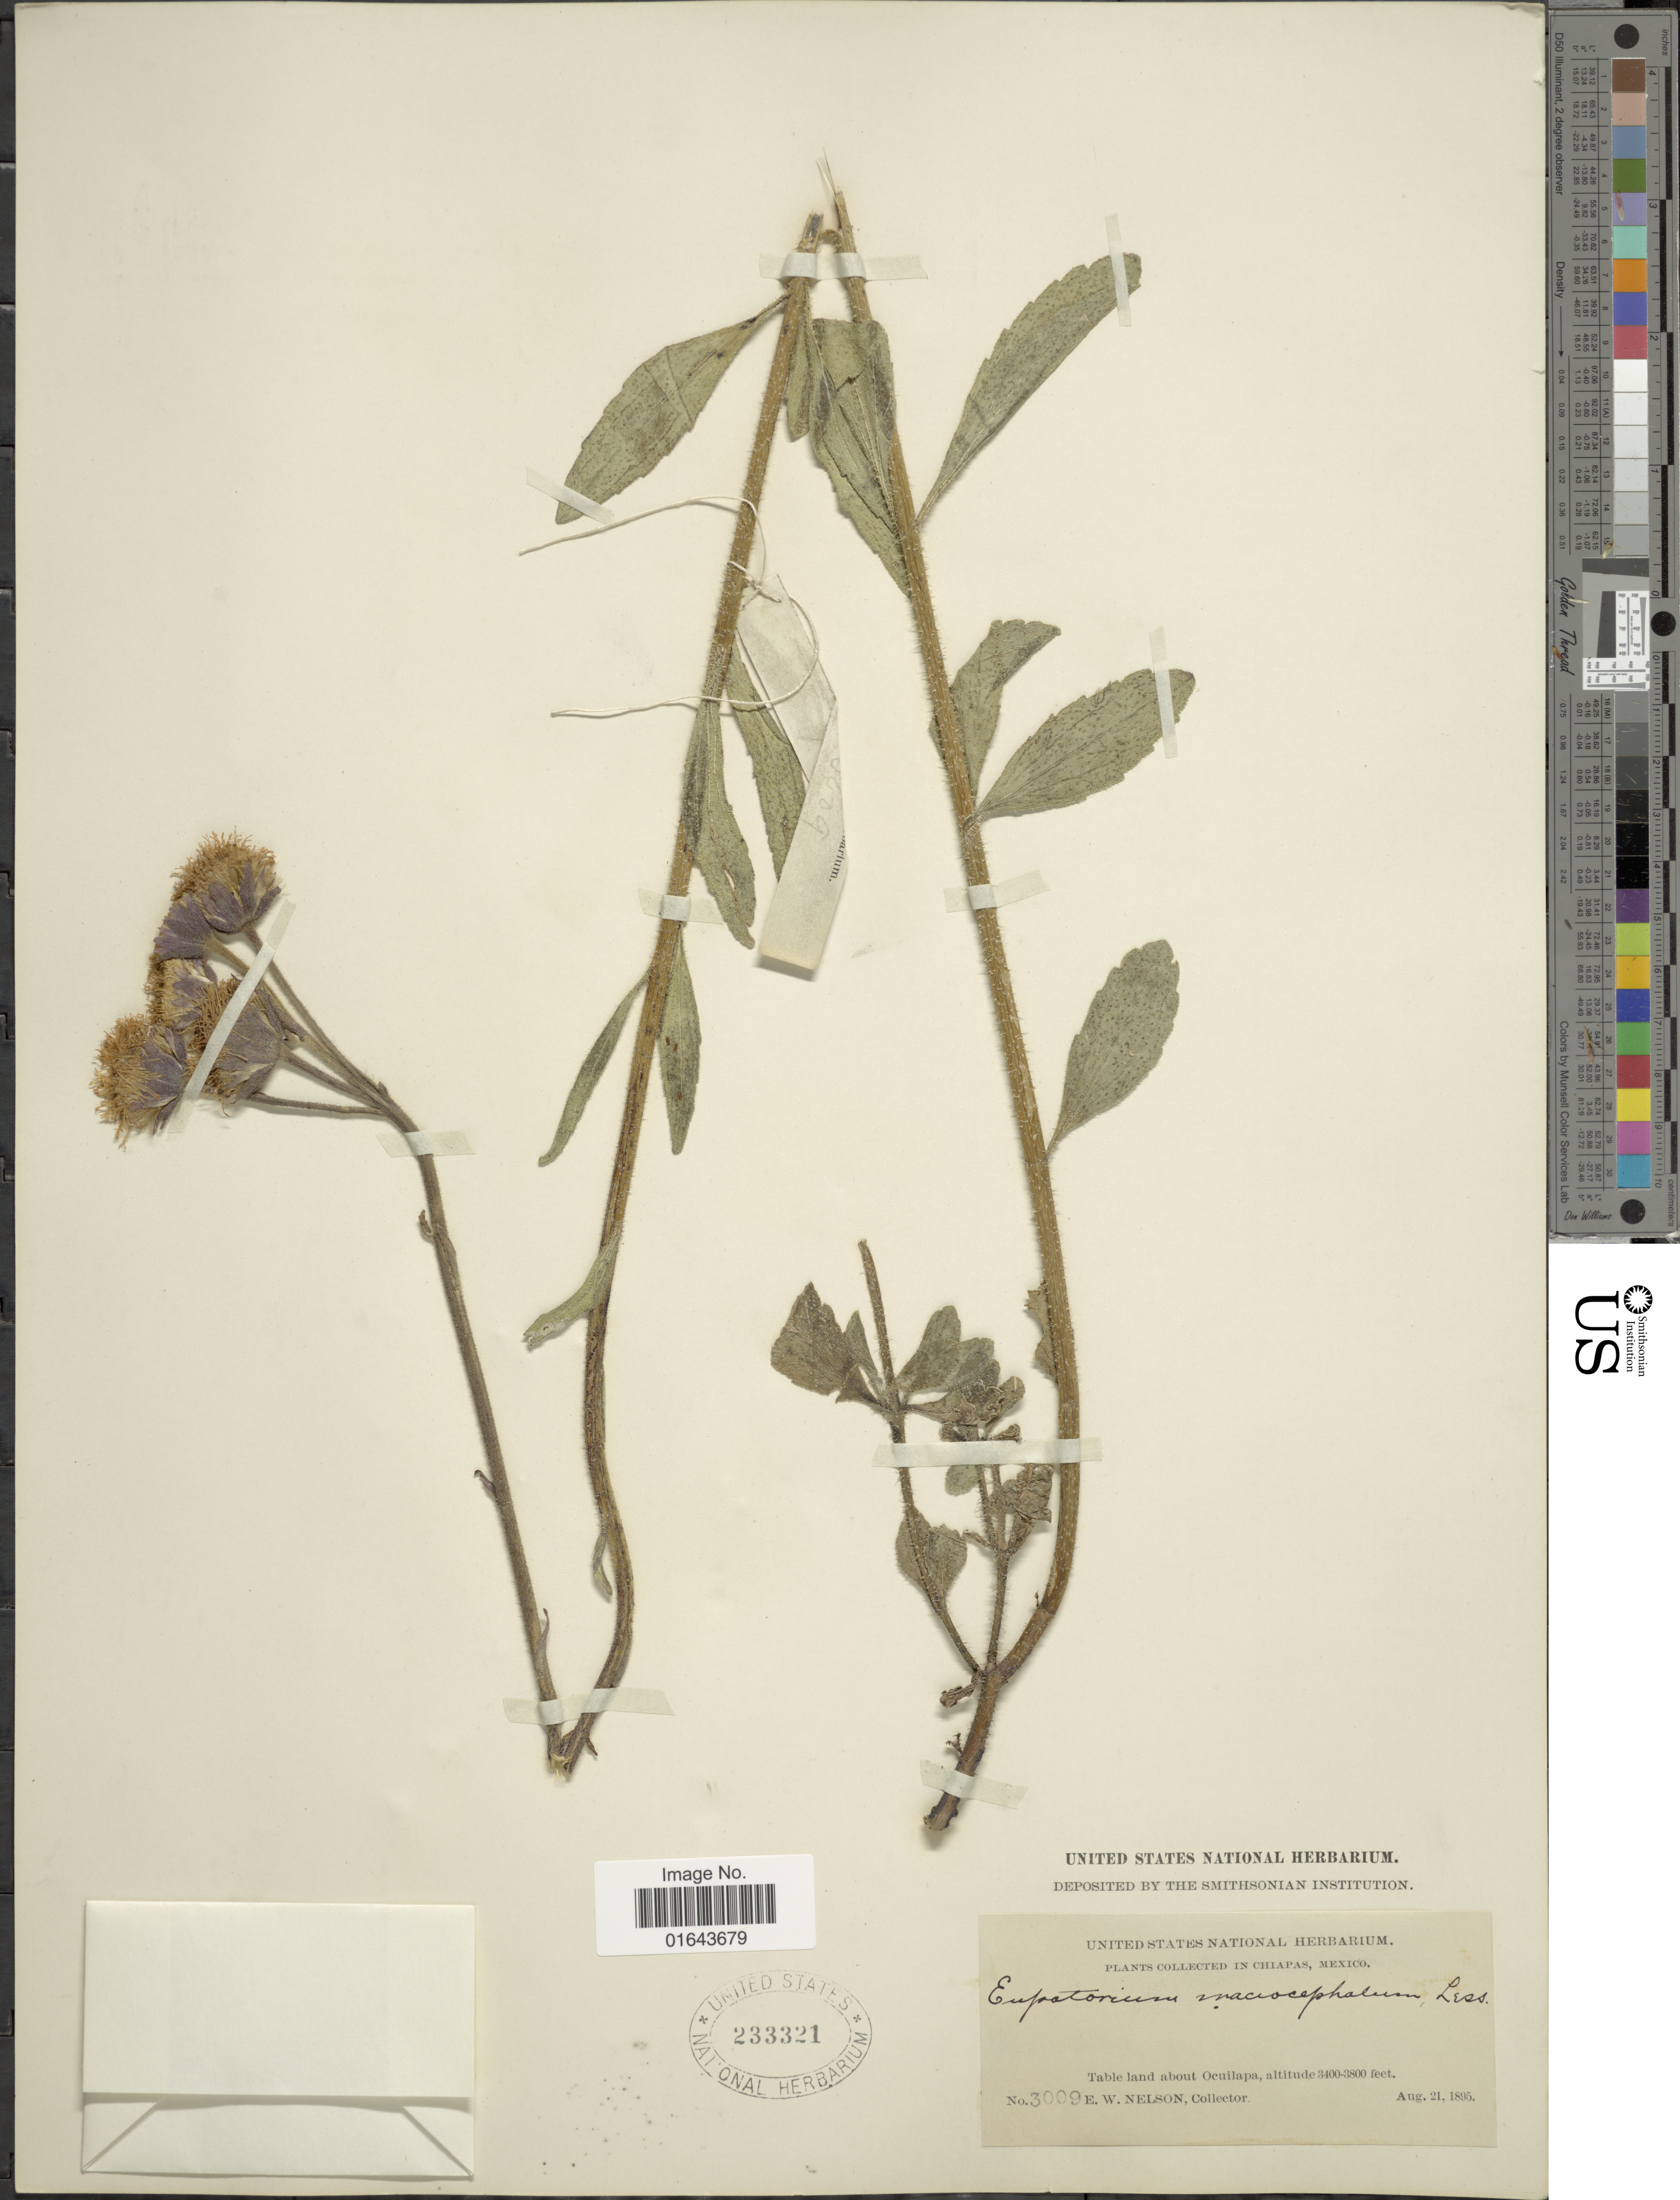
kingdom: Plantae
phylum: Tracheophyta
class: Magnoliopsida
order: Asterales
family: Asteraceae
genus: Campuloclinium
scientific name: Campuloclinium macrocephalum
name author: (Less.) DC.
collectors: E. W. Nelson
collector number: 3009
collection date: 1895-08-21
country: Mexico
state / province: Chiapas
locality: Table land about Ocuilapa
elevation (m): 1036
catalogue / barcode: US 233321